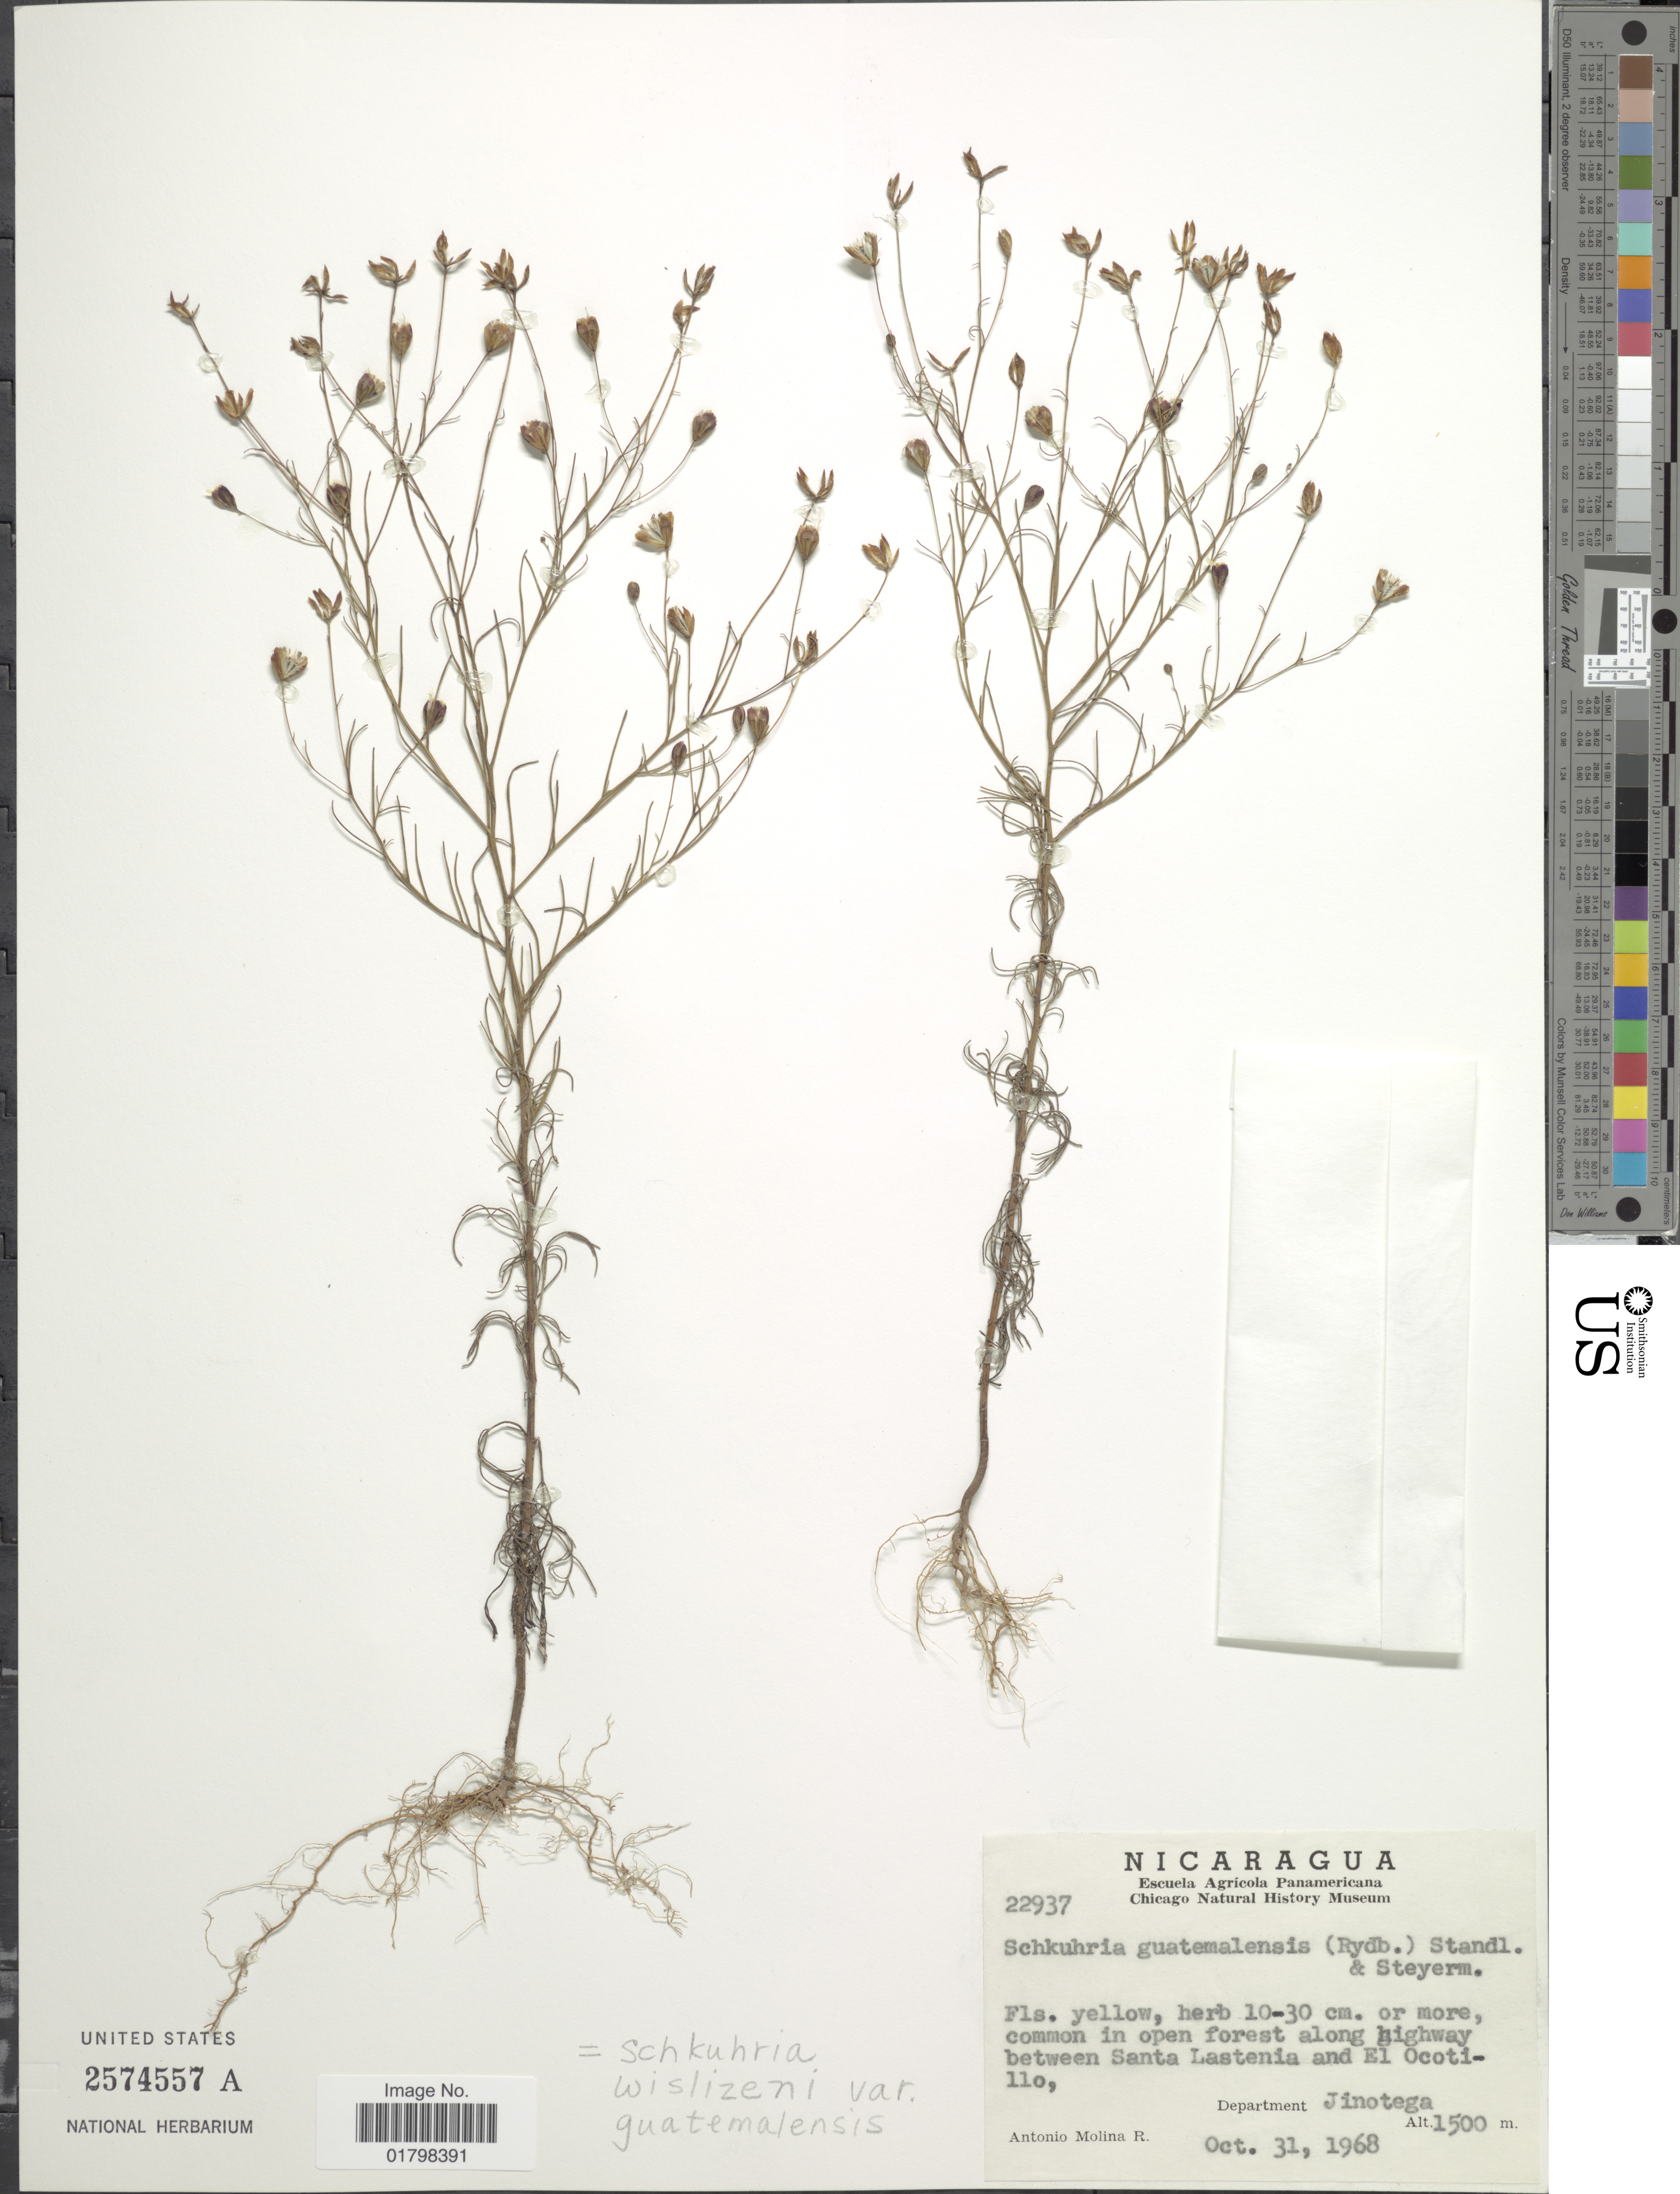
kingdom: Plantae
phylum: Tracheophyta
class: Magnoliopsida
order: Asterales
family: Asteraceae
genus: Schkuhria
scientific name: Schkuhria wislizeni var. guatemalensis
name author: (Rydb.) S.F. Blake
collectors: A. Molina R.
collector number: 22937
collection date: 1968-10-31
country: Nicaragua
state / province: Jinotega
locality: Common in open forest along highway between Santa Lastenia and El Ocotillo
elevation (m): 1500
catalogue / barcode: US 2574557A